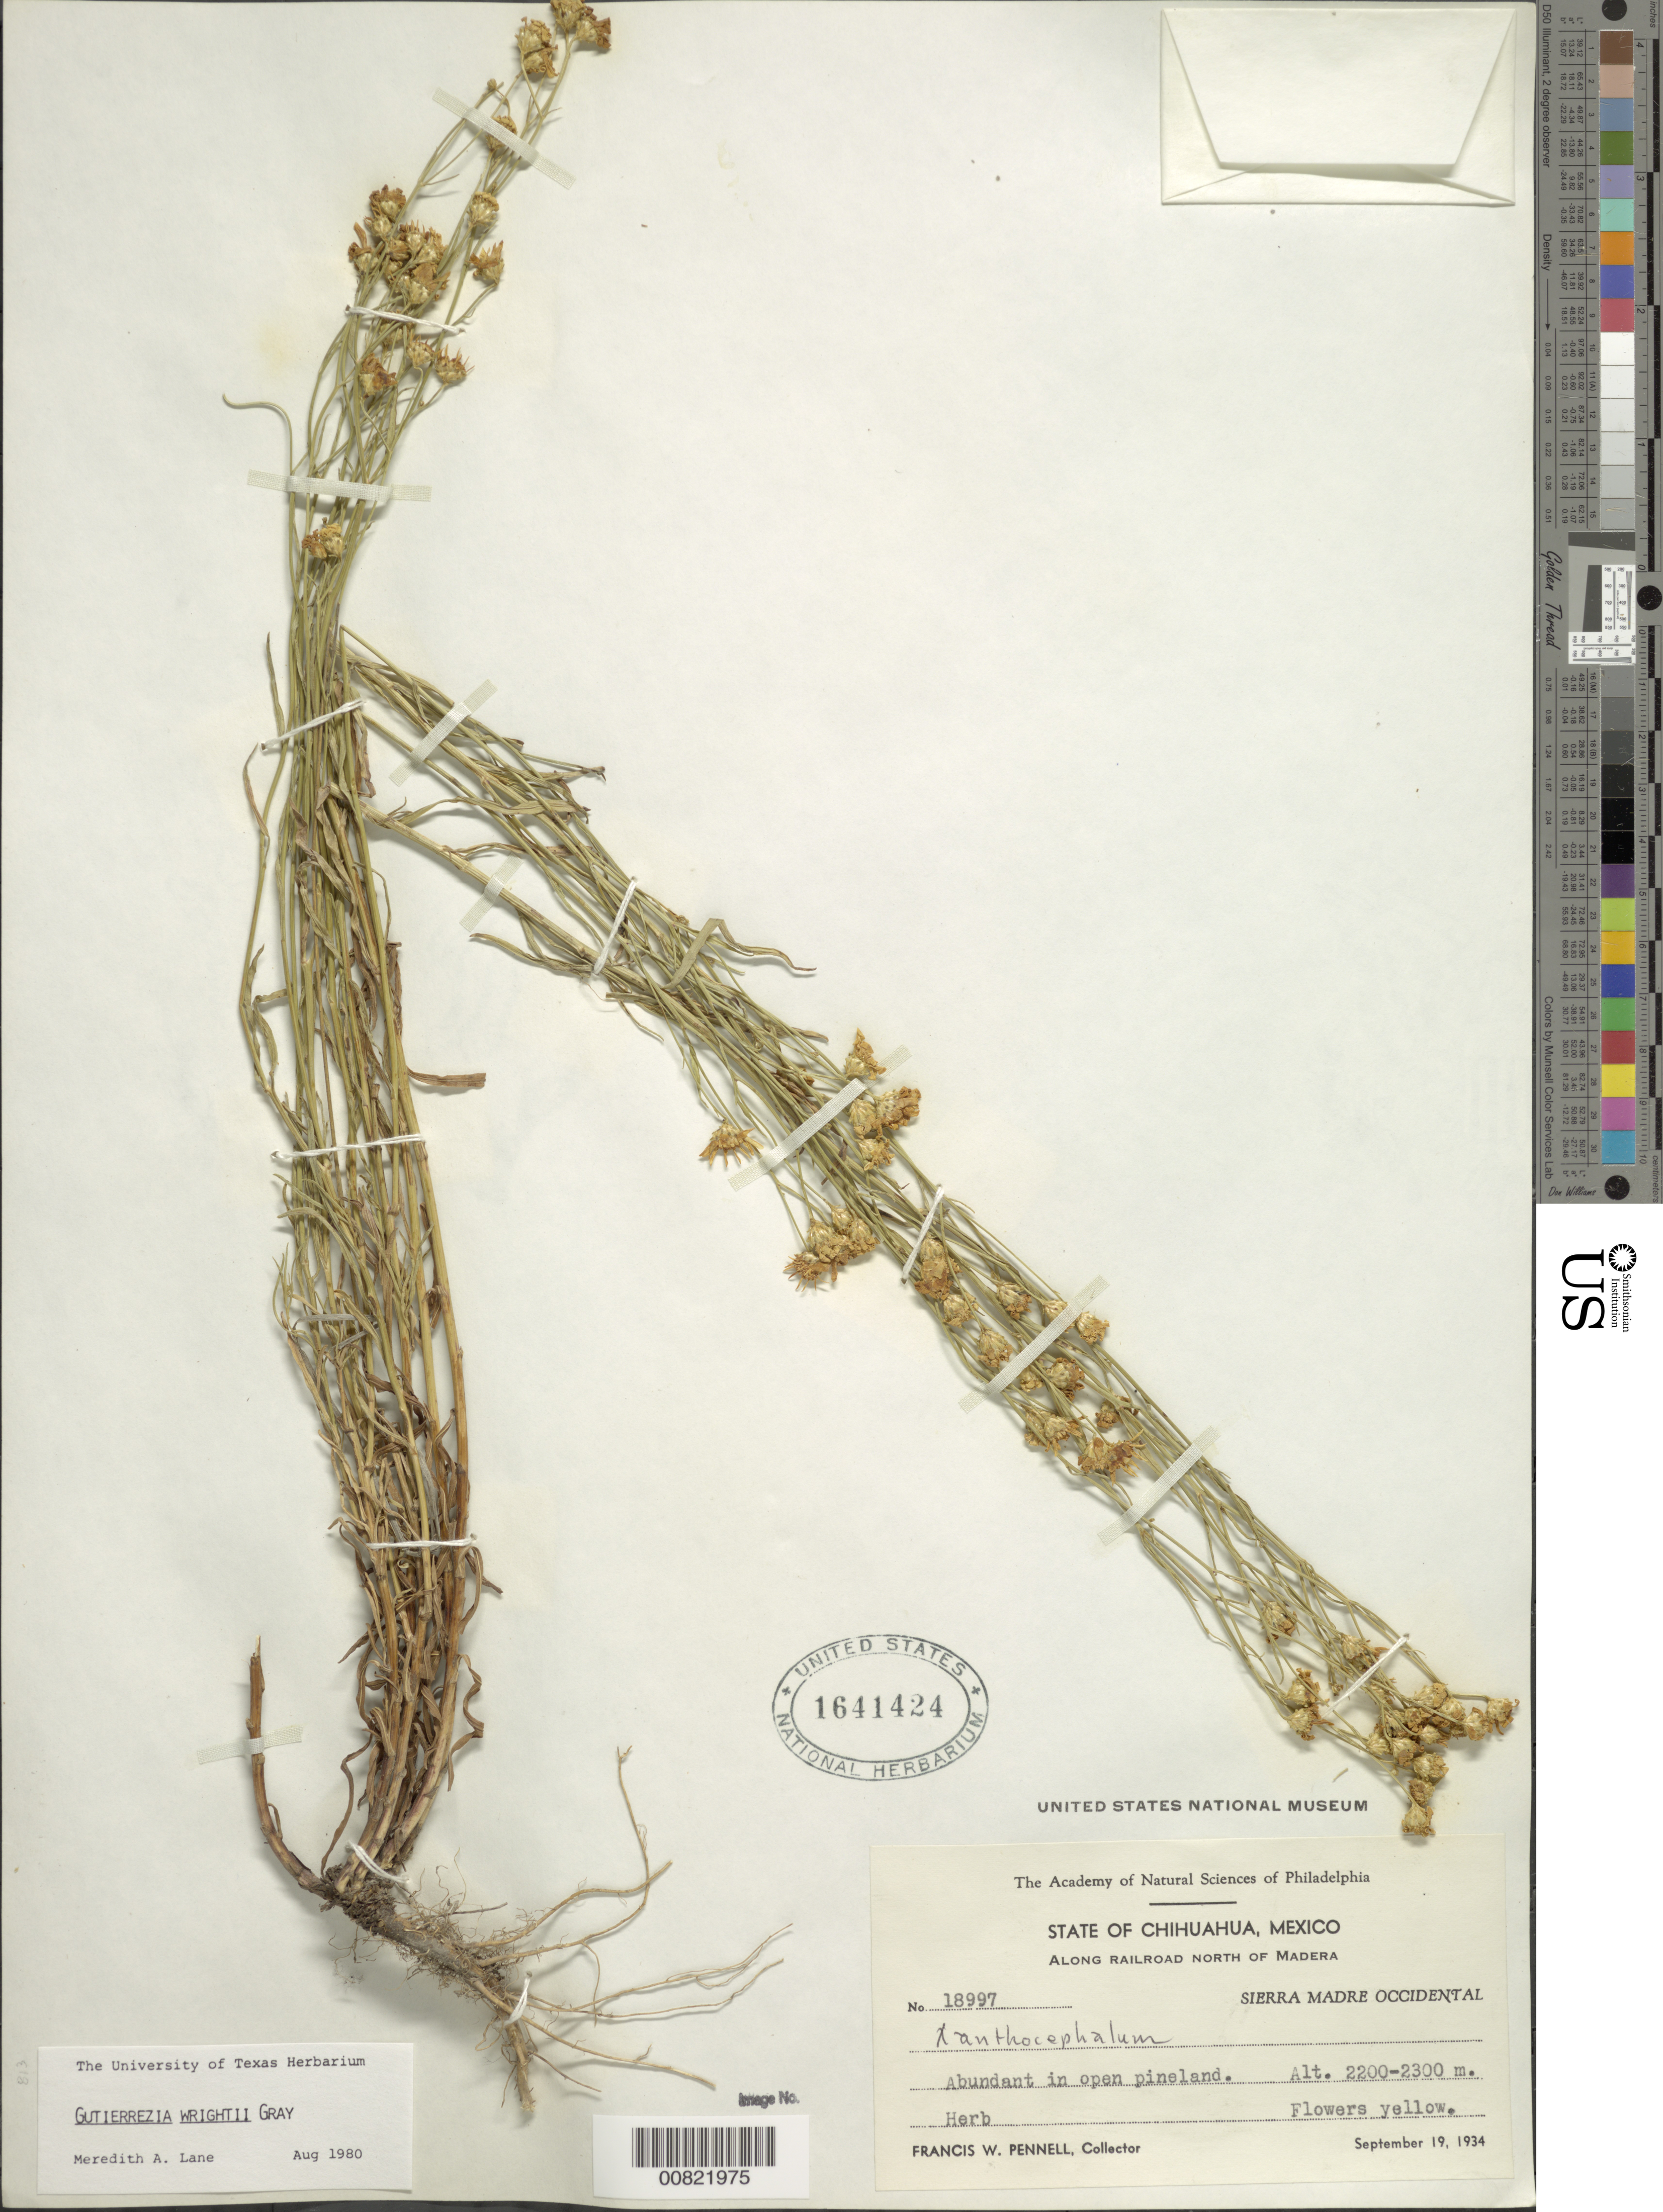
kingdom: Plantae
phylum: Tracheophyta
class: Magnoliopsida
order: Asterales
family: Asteraceae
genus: Gutierrezia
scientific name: Gutierrezia wrightii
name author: A. Gray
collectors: F. W. Pennell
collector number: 18997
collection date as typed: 19 Sep 1934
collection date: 1934-09-19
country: Mexico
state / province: Chihuahua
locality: Along railroad north of Madera, Chihuahua. Sierra Madre Occidental.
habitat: Abundant in open pineland.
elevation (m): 2300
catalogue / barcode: US 1641424